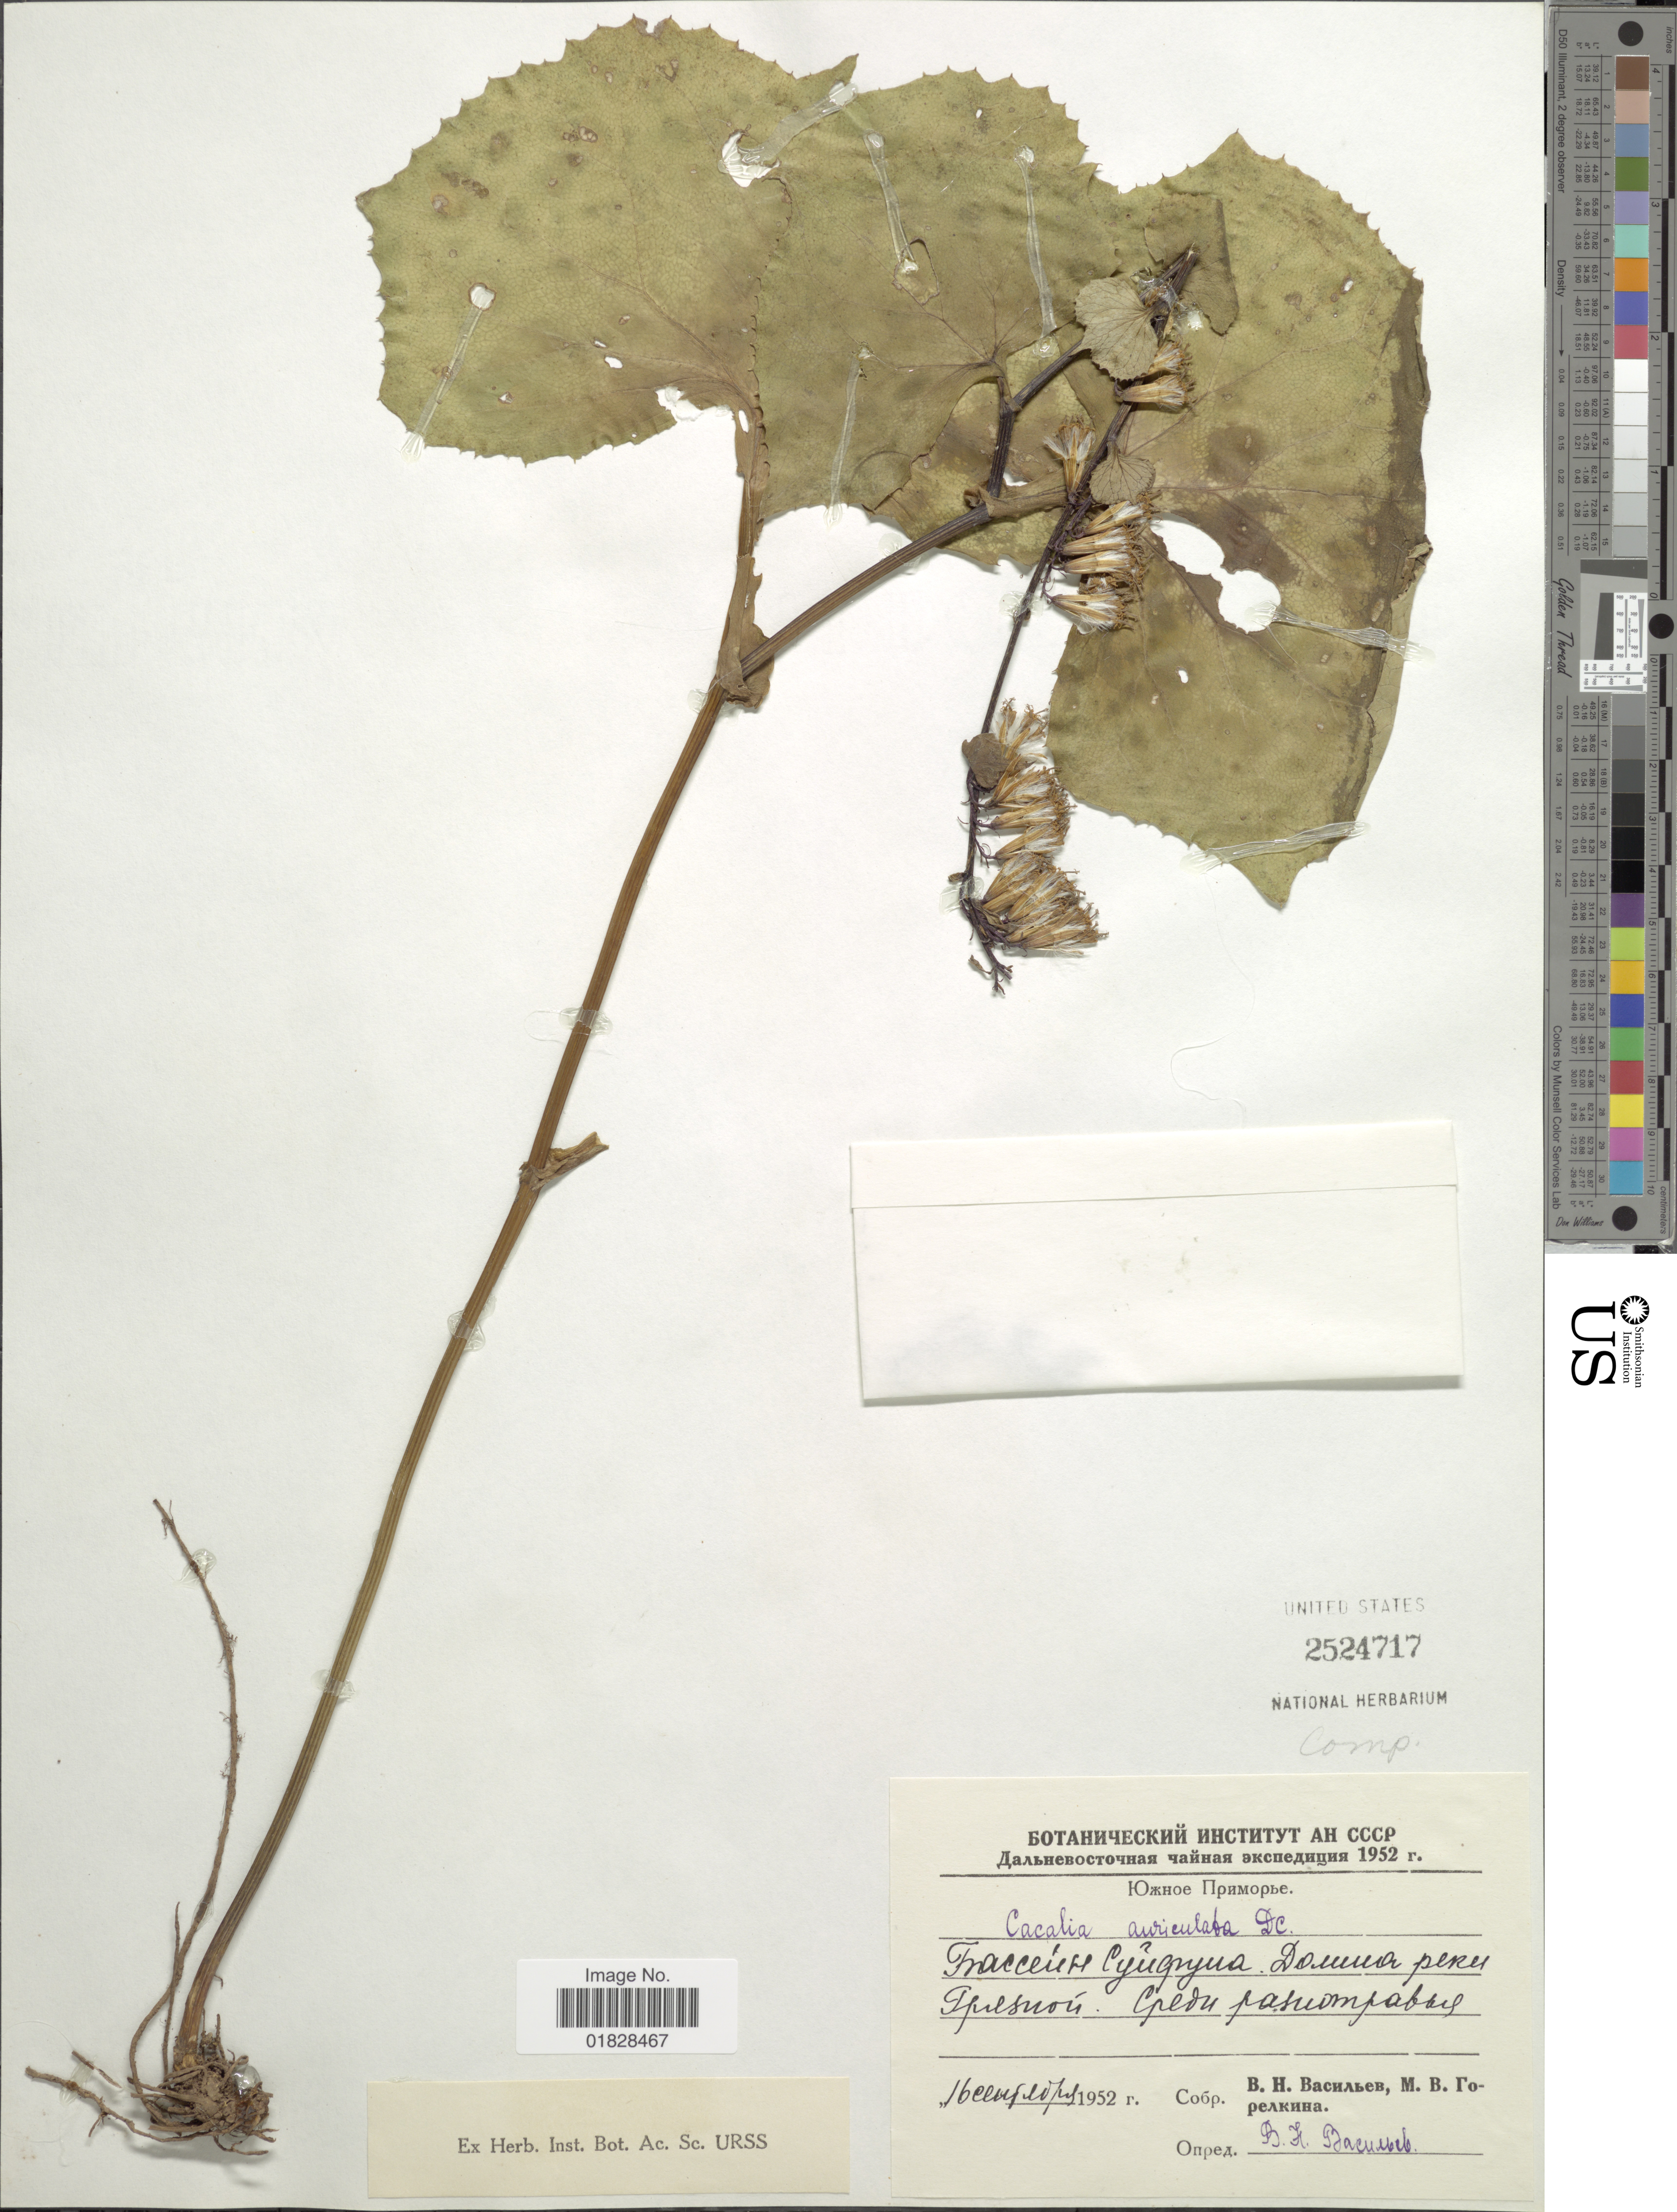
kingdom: Plantae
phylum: Tracheophyta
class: Magnoliopsida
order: Asterales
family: Asteraceae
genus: Parasenecio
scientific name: Parasenecio auriculatus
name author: (DC.) H. Koyama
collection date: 1952-09-16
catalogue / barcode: US 2524717